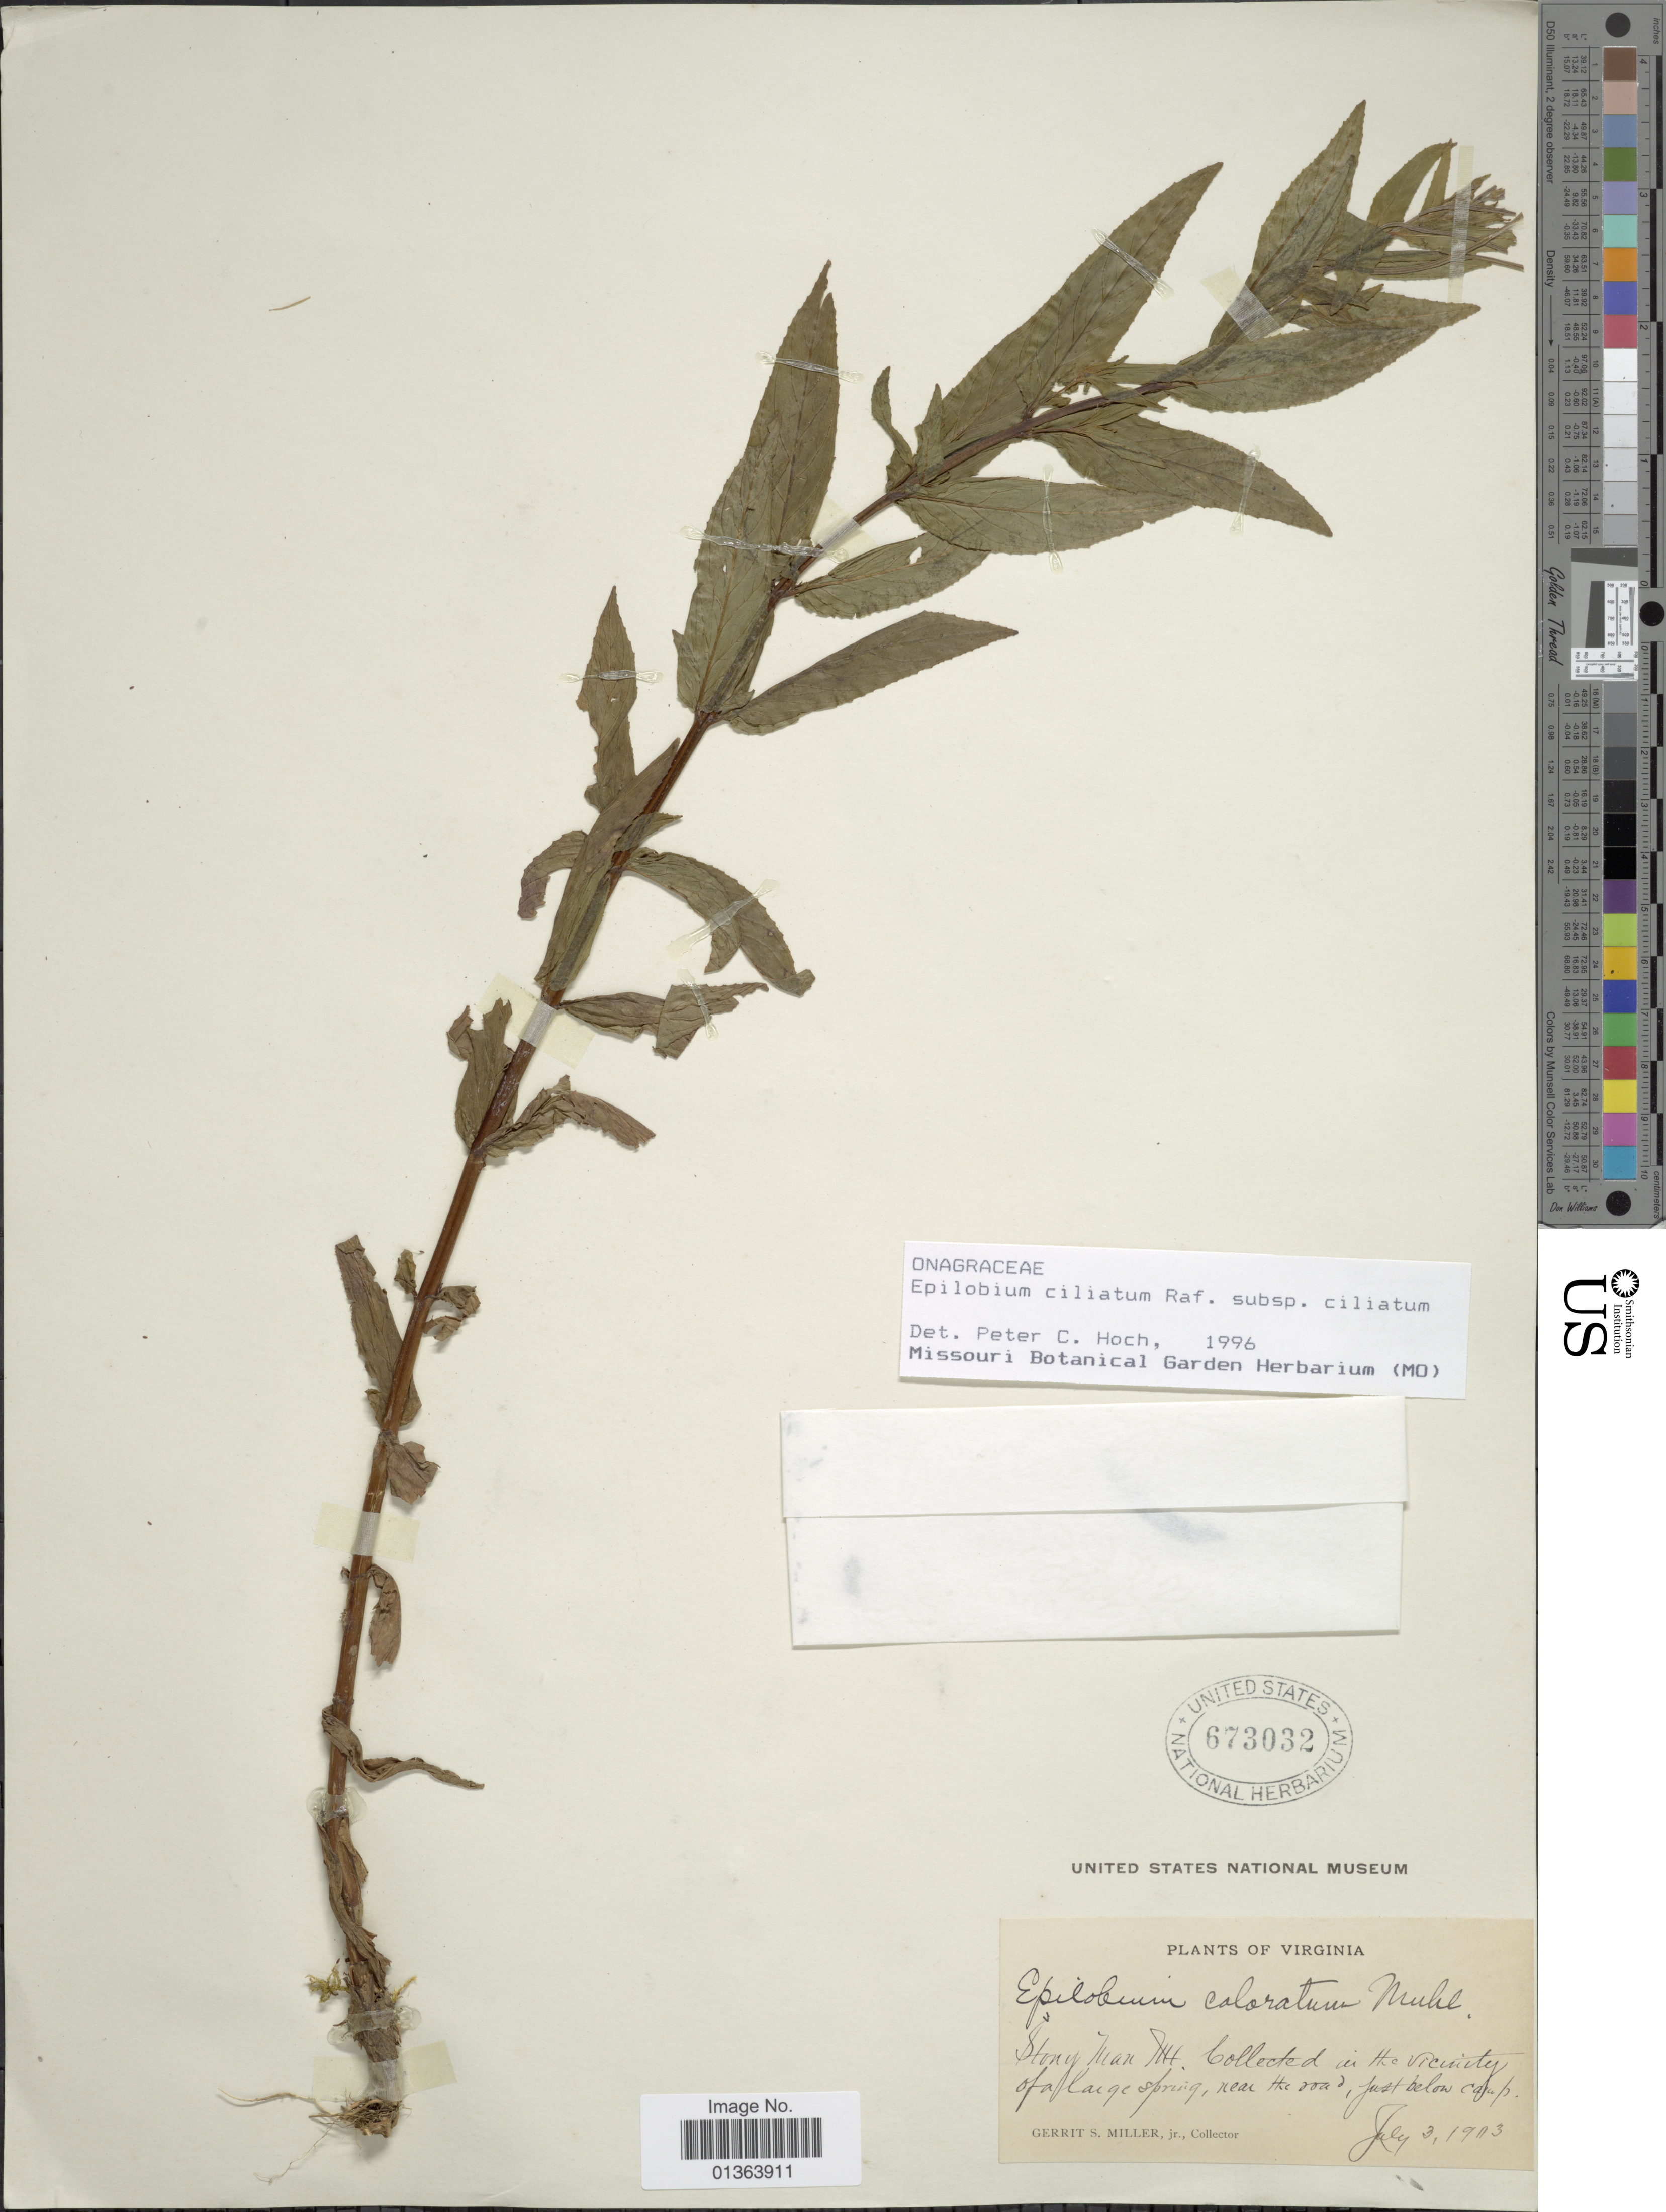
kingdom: Plantae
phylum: Tracheophyta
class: Magnoliopsida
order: Myrtales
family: Onagraceae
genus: Epilobium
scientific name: Epilobium ciliatum subsp. ciliatum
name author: Raf.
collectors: G. S. Miller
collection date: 1903-07-03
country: United States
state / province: Virginia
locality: Stony Man Mt. Collected in the Vicinity of a large spring, near the road, just below camp.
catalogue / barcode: US 673032